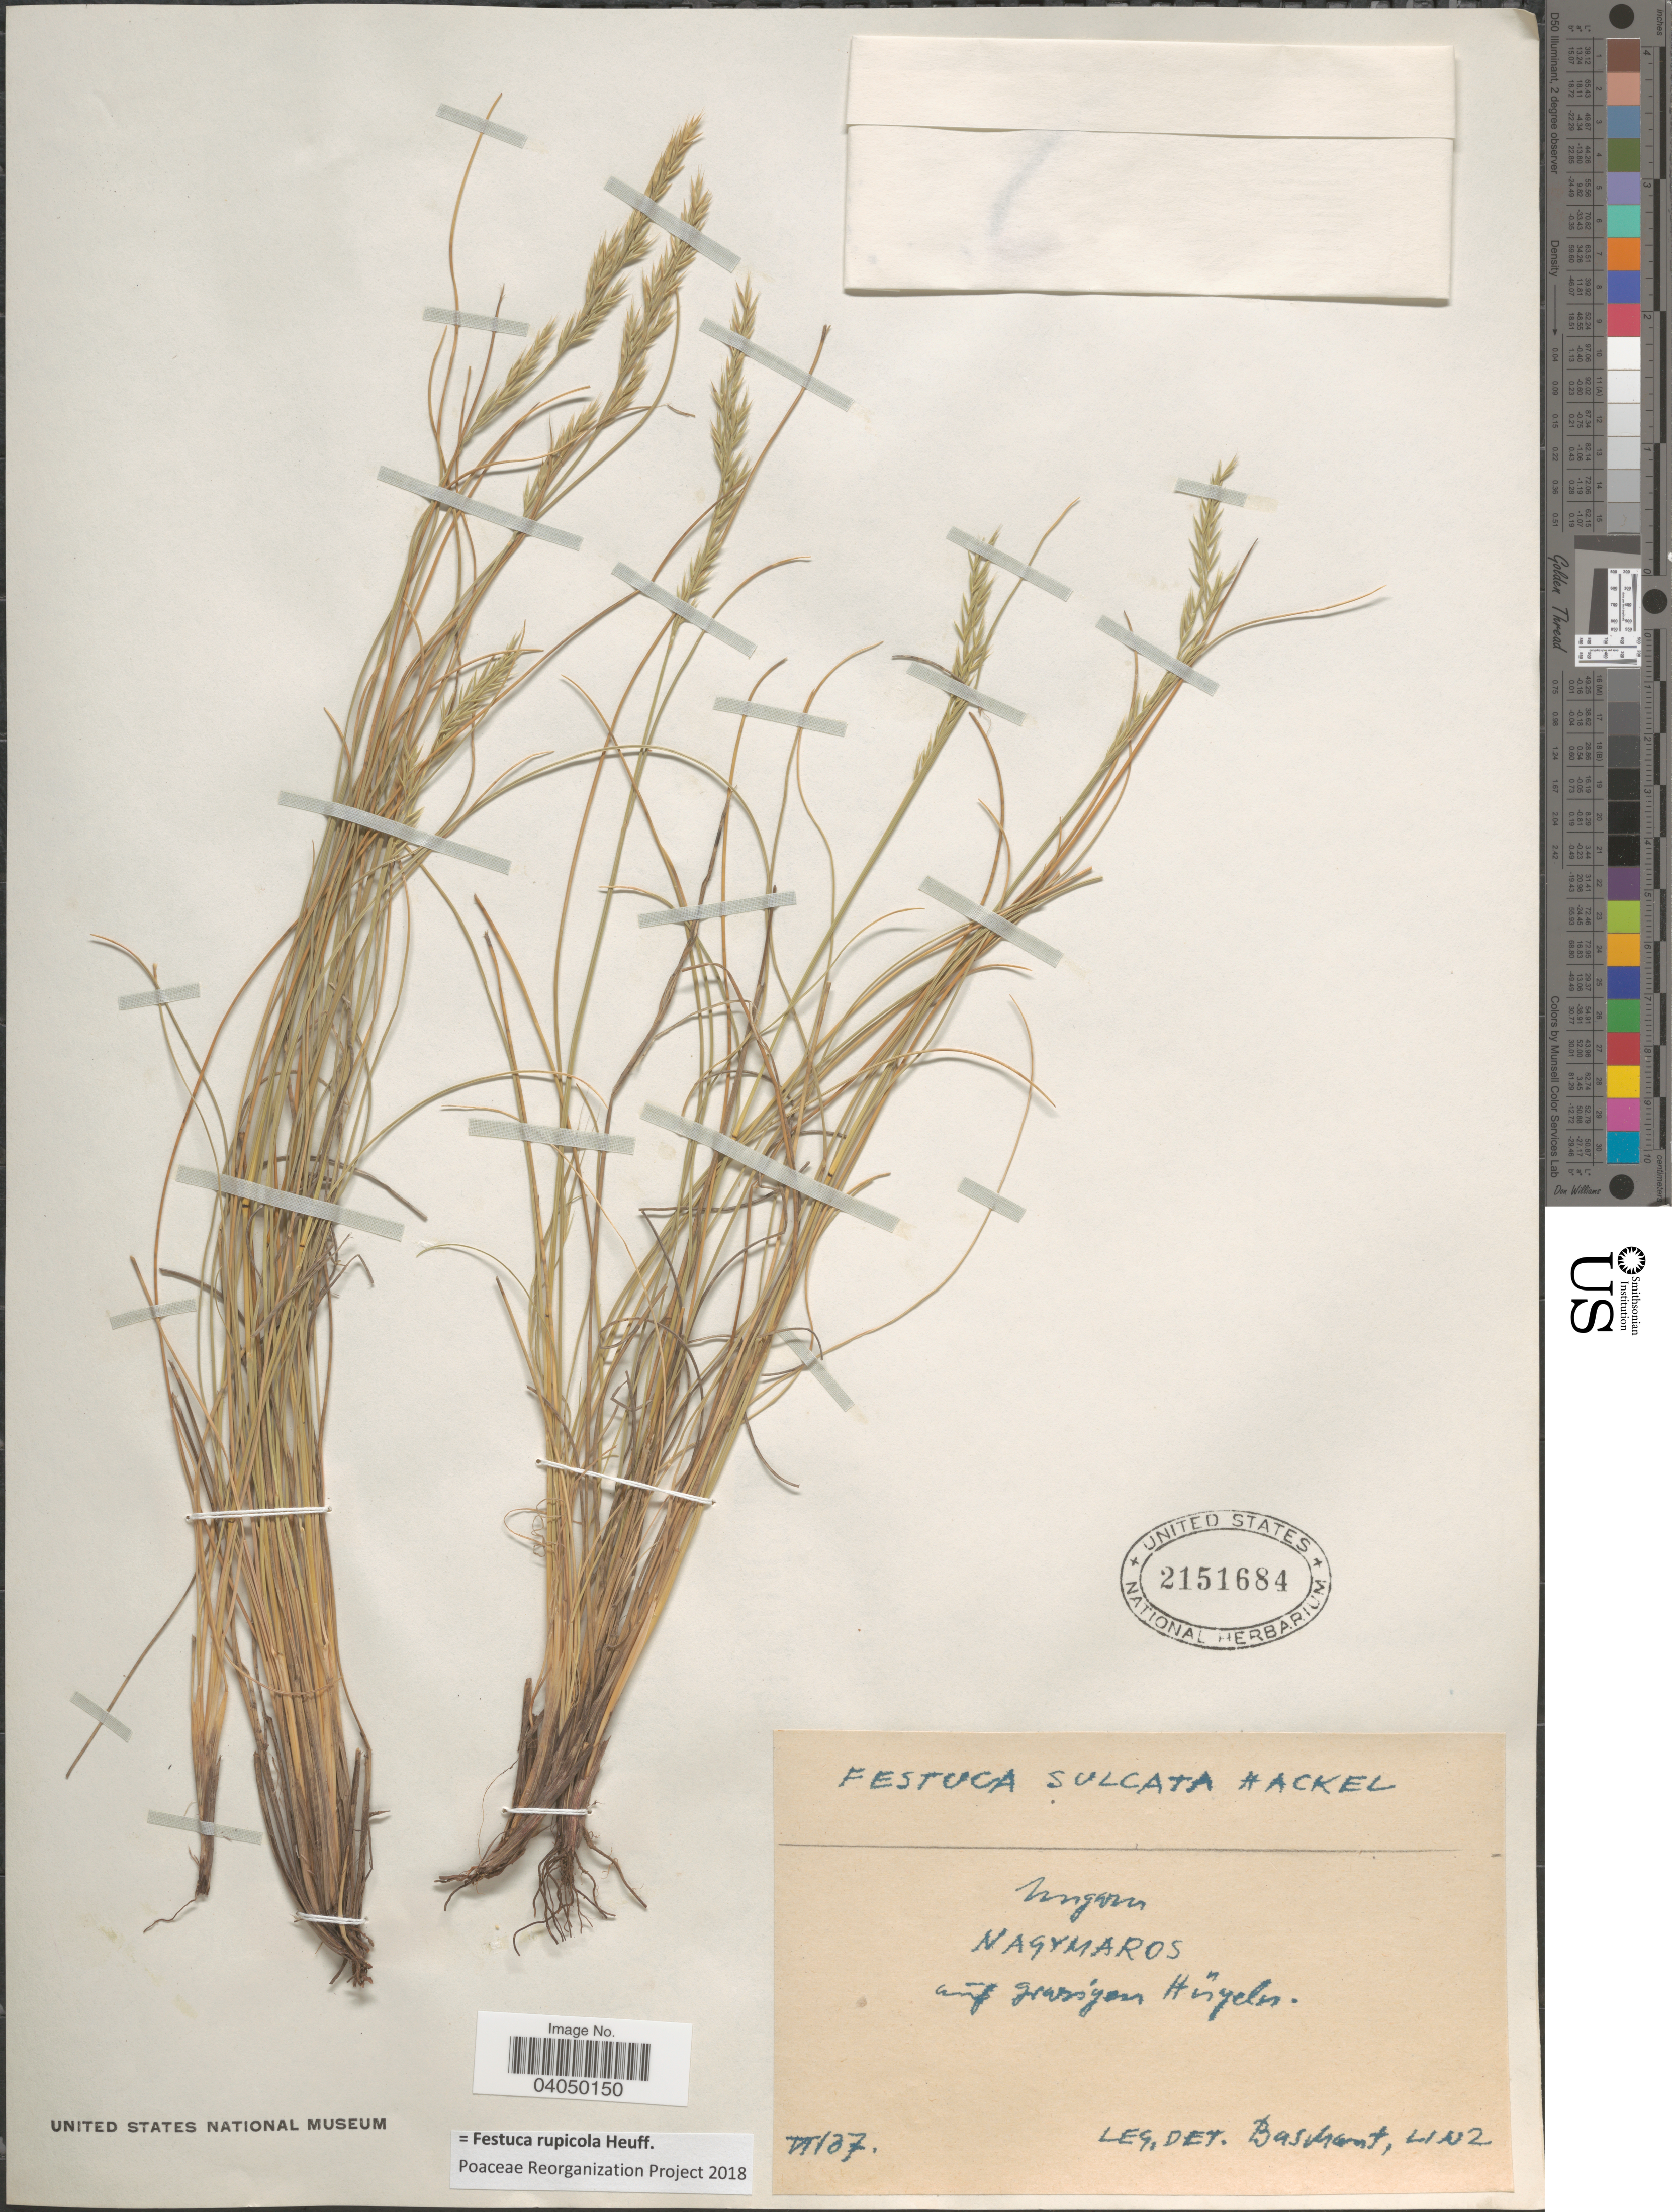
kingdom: Plantae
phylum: Tracheophyta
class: Liliopsida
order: Poales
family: Poaceae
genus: Festuca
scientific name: Festuca rupicola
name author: Heuff.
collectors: Baschant & Linz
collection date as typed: Transcribed d/m/y: /6/37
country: Hungary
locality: Ungarn. Nagymaros auf grasigen Hügeln.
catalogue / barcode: US 2151684